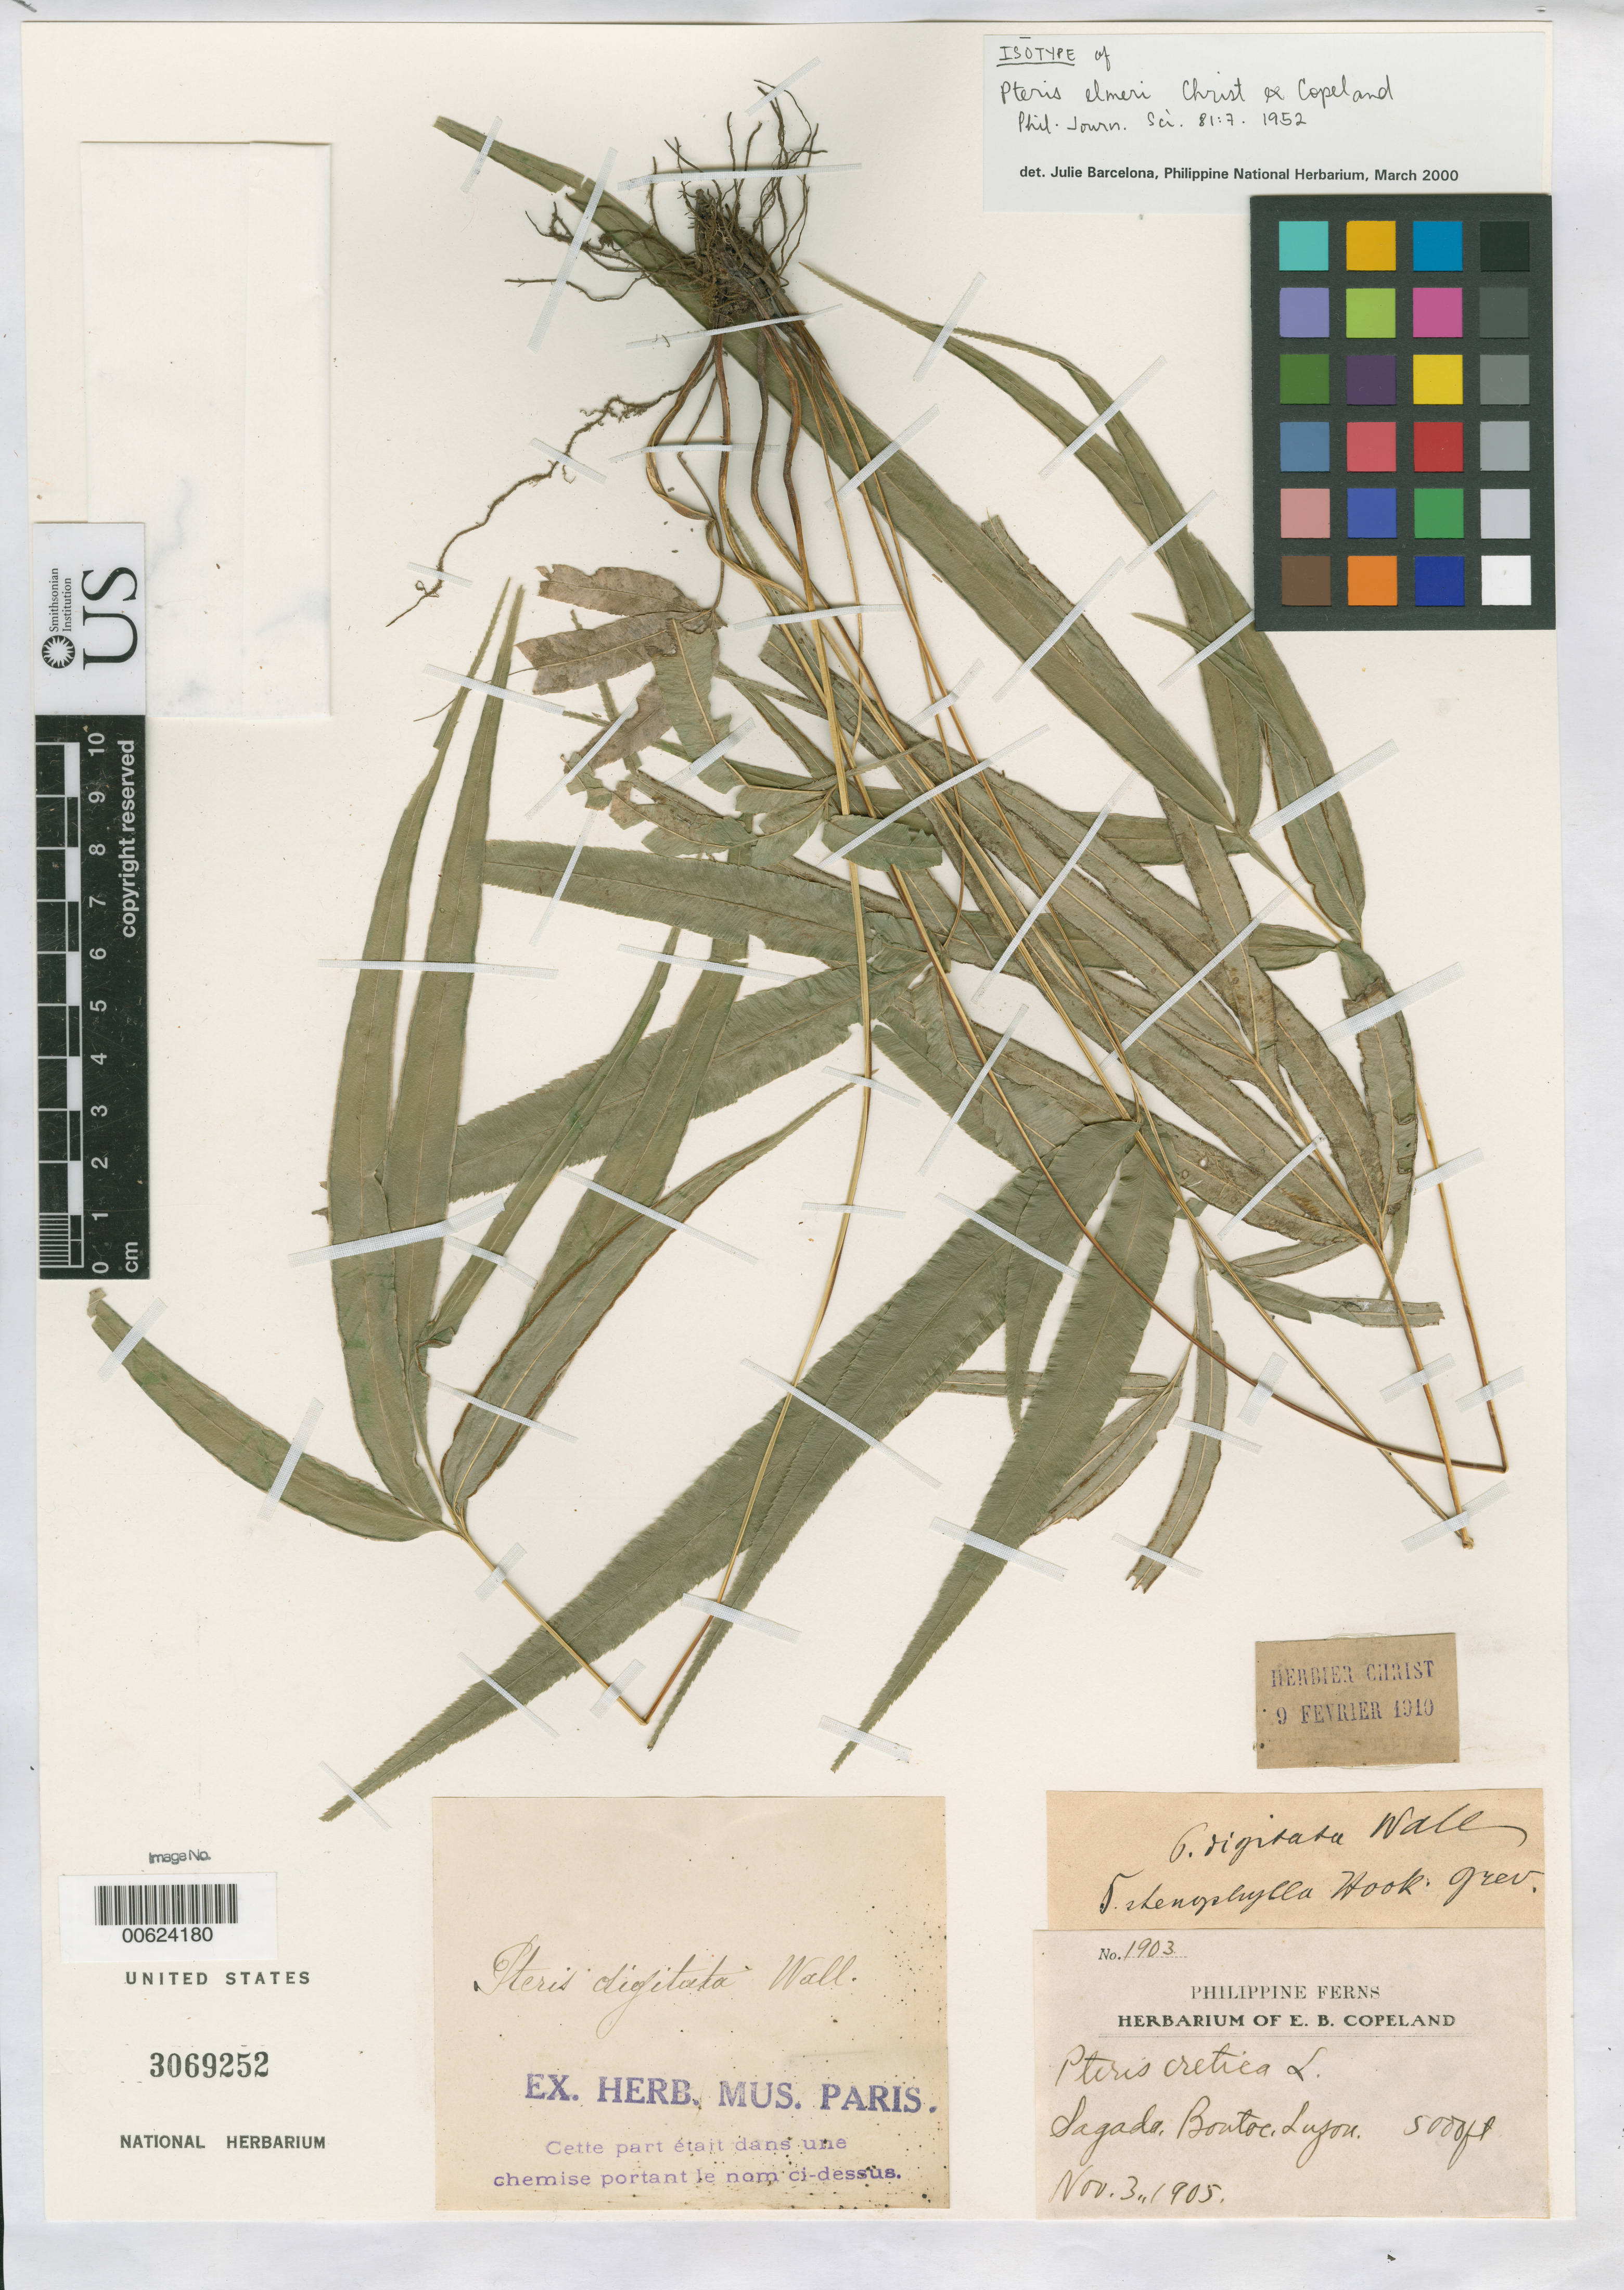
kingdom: Plantae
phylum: Tracheophyta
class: Polypodiopsida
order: Polypodiales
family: Pteridaceae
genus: Pteris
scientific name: Pteris elmeri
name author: Christ ex Copel.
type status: Isotype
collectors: E. B. Copeland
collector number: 1903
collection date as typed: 03 Nov 1905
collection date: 1905-11-03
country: Philippines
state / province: Cordillera (Administrative Region)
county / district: Mountain province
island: Luzon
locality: Bontoc, Sagada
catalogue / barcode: US 3069252